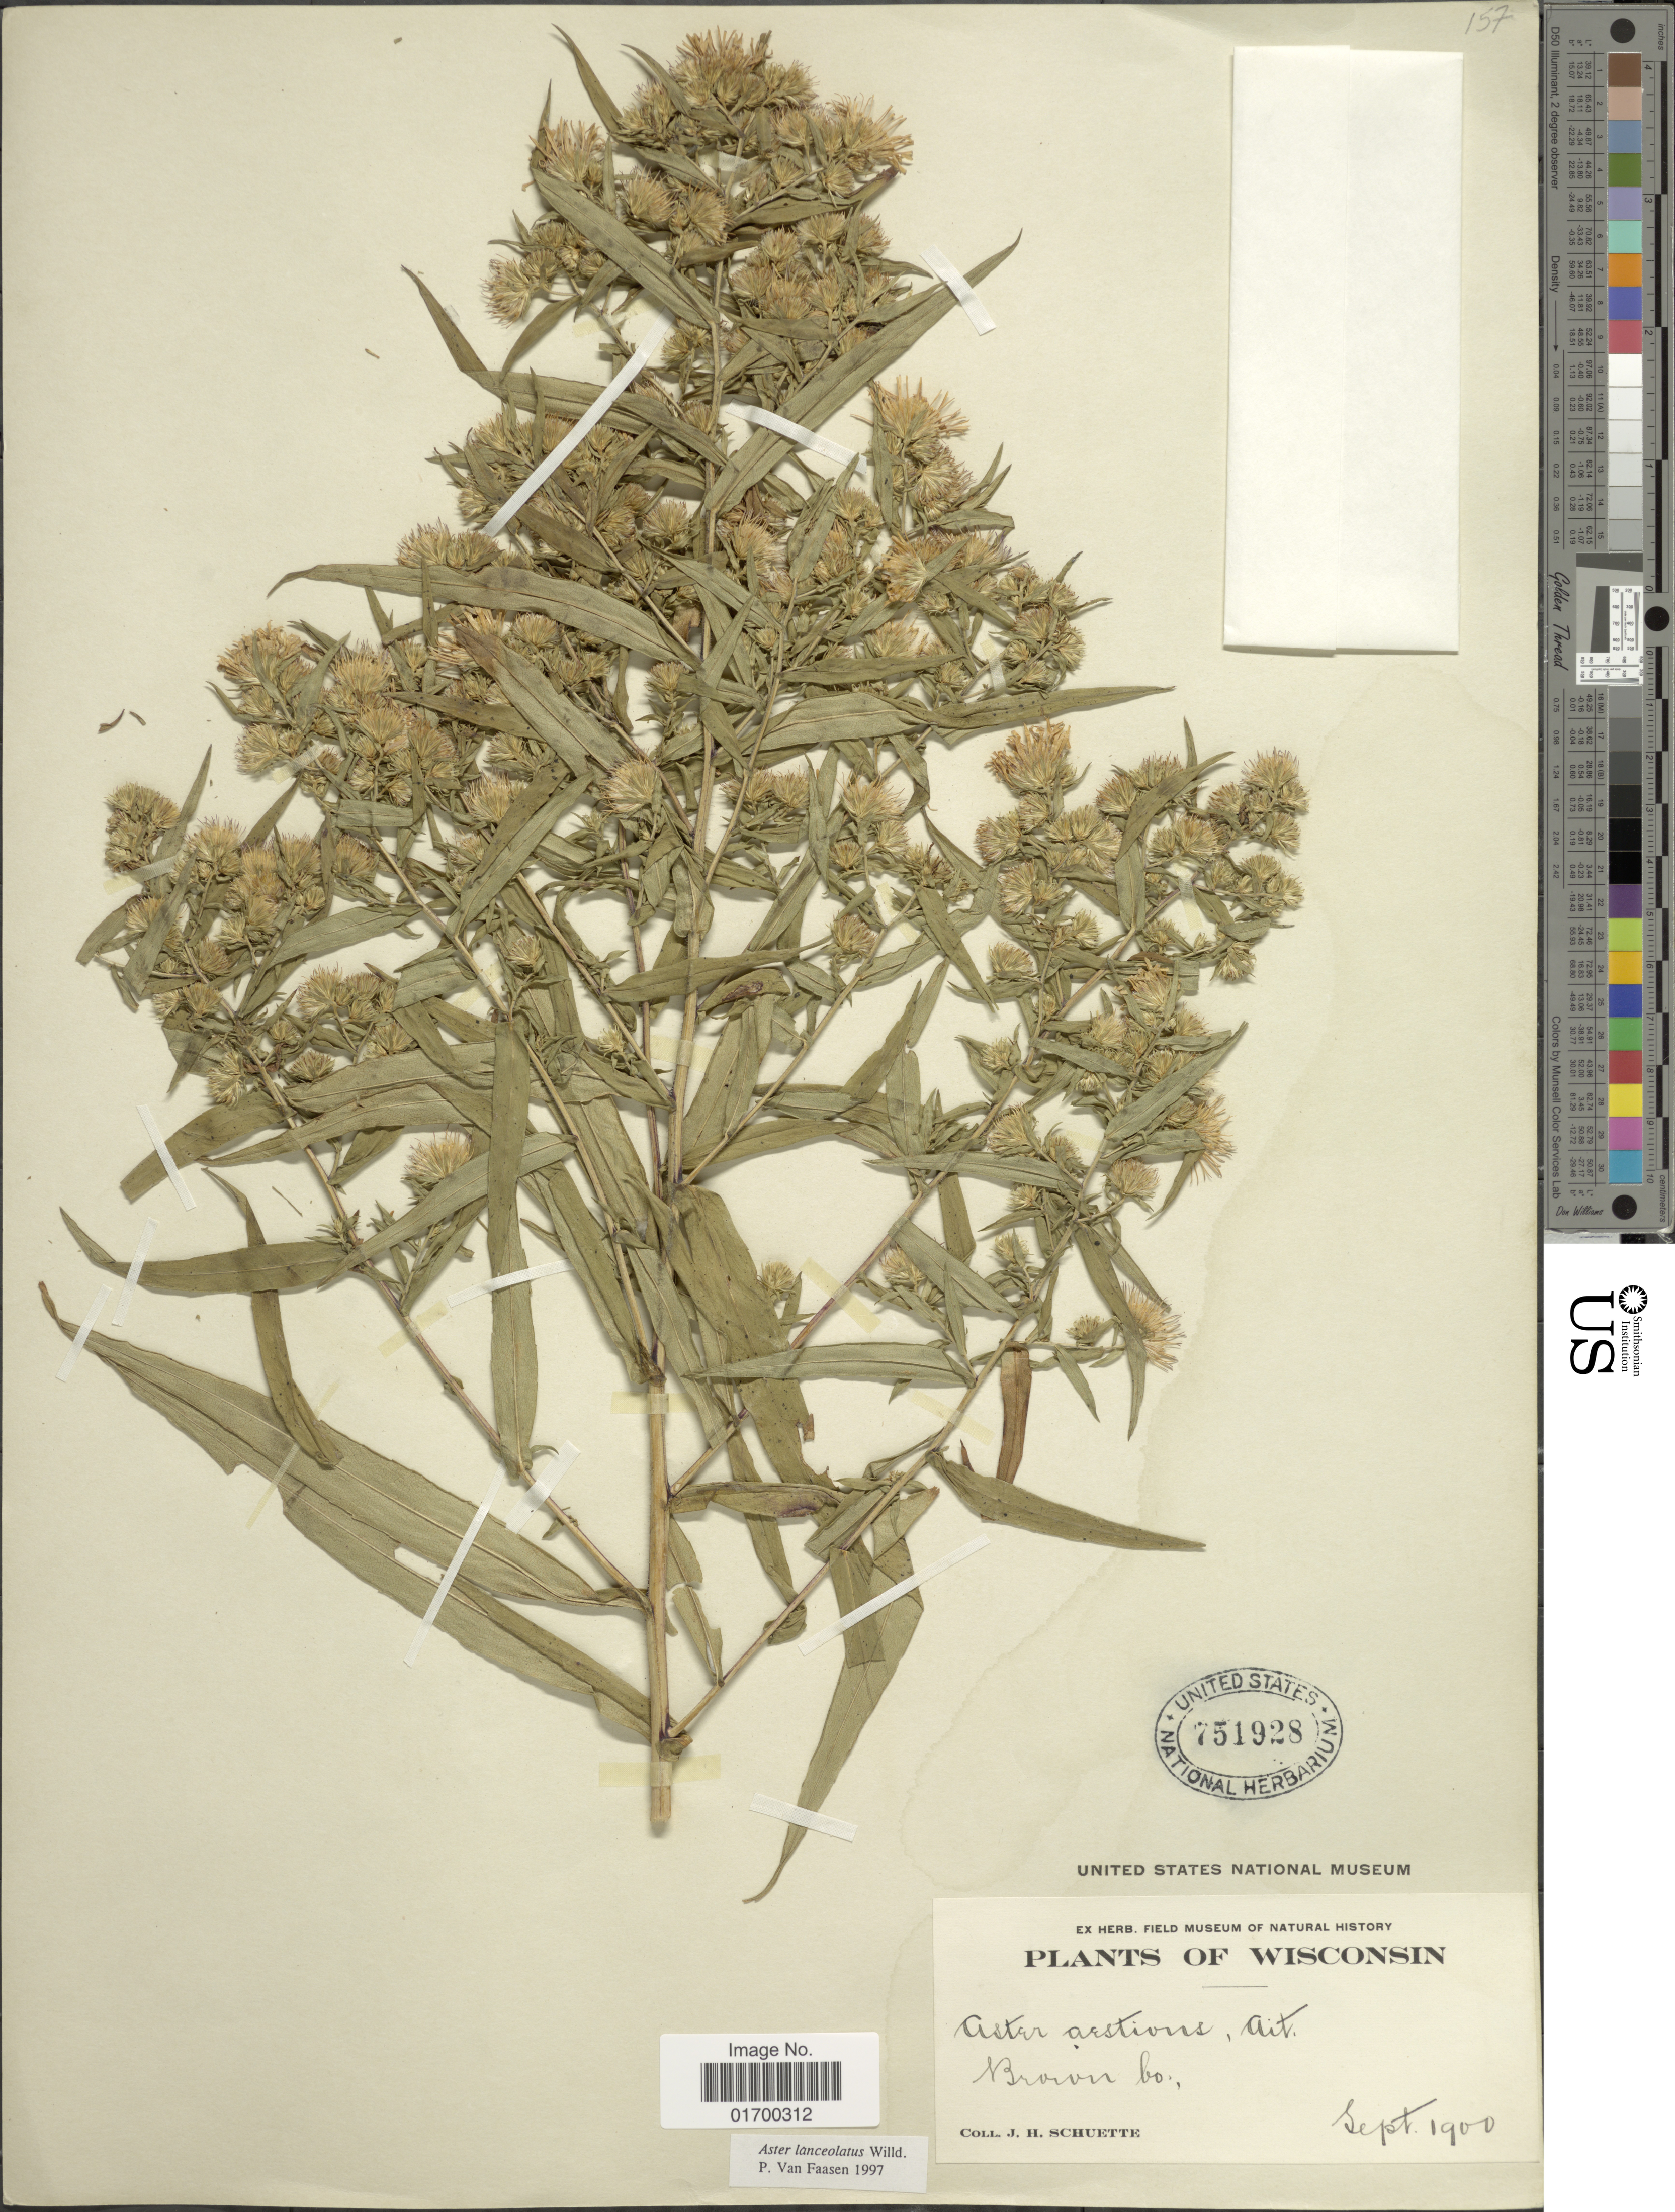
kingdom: Plantae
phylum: Tracheophyta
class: Magnoliopsida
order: Asterales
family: Asteraceae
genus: Symphyotrichum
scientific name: Symphyotrichum lanceolatum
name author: (Willd.) G.L. Nesom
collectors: J. H. Schuette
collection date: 1900-09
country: United States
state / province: Wisconsin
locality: Brown Co.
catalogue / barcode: US 751928